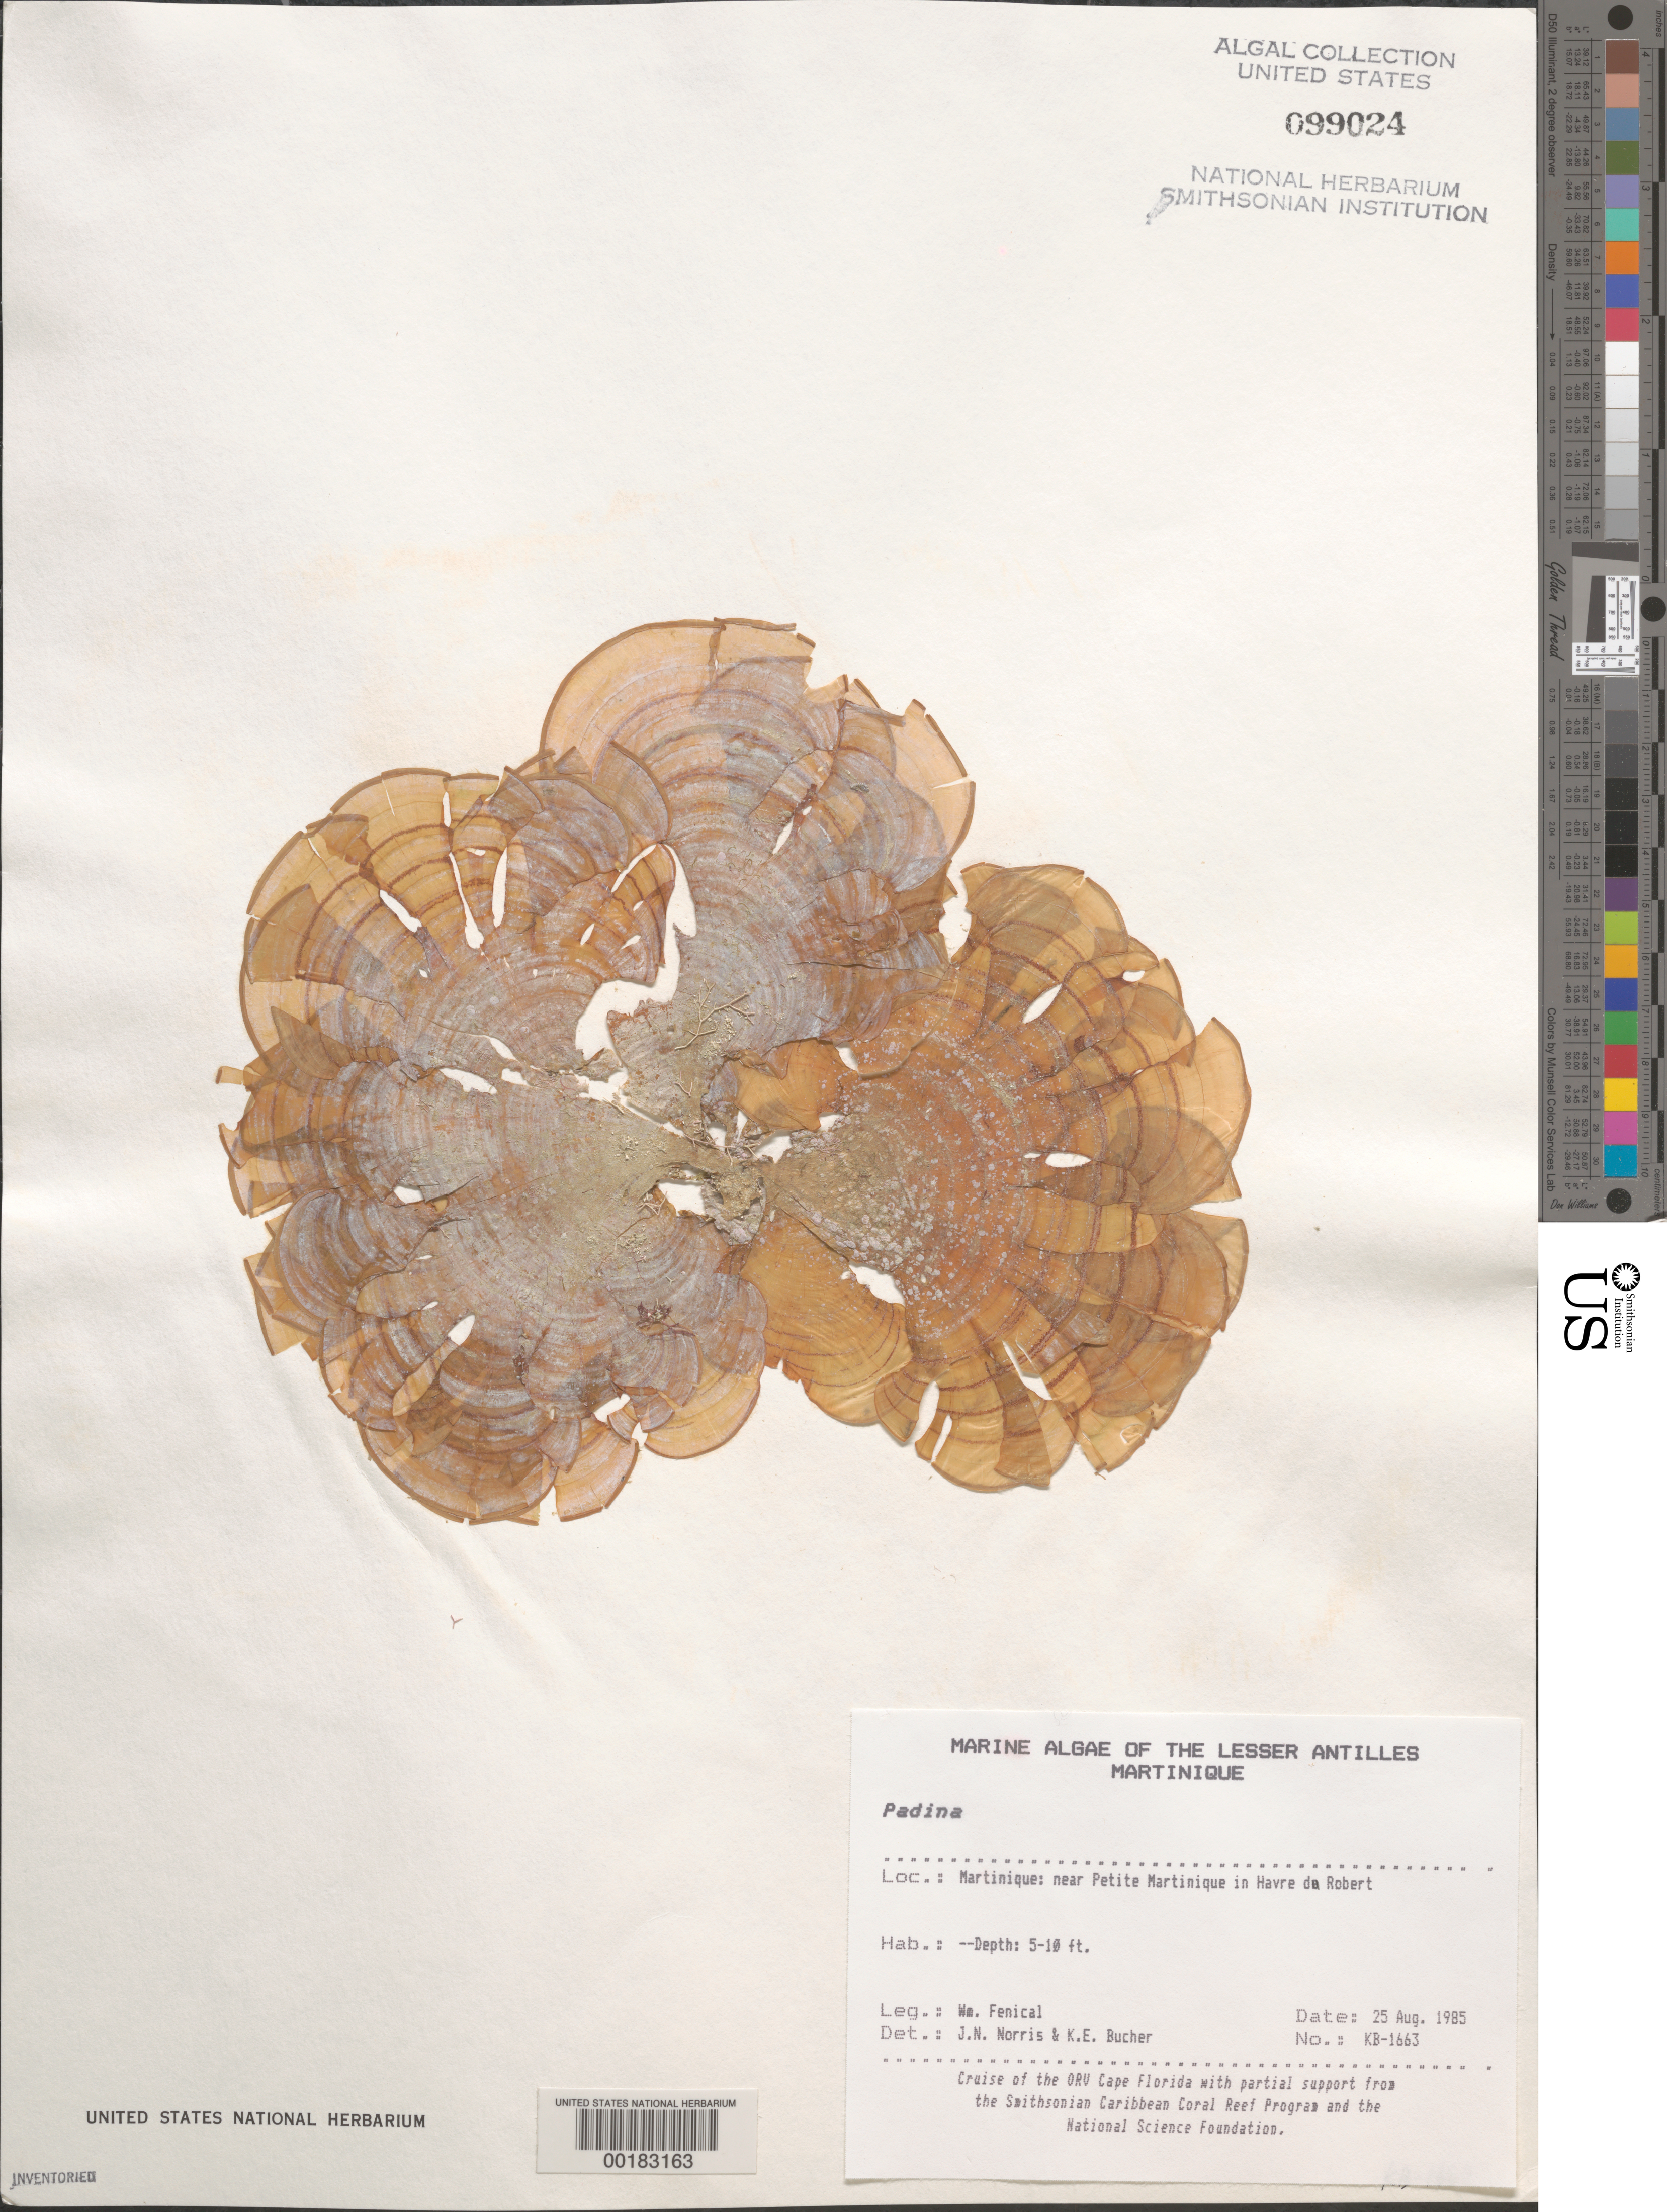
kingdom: Chromista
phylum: Ochrophyta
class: Phaeophyceae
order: Dictyotales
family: Dictyotaceae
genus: Padina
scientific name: Padina sp.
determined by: Norris, J. N.; Bucher, K. E.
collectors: W. Fenical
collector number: Kb-1663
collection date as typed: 25 Aug 1985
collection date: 1985-08-25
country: Martinique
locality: Near Petite Martinique, Havre du Robert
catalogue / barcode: US 99024